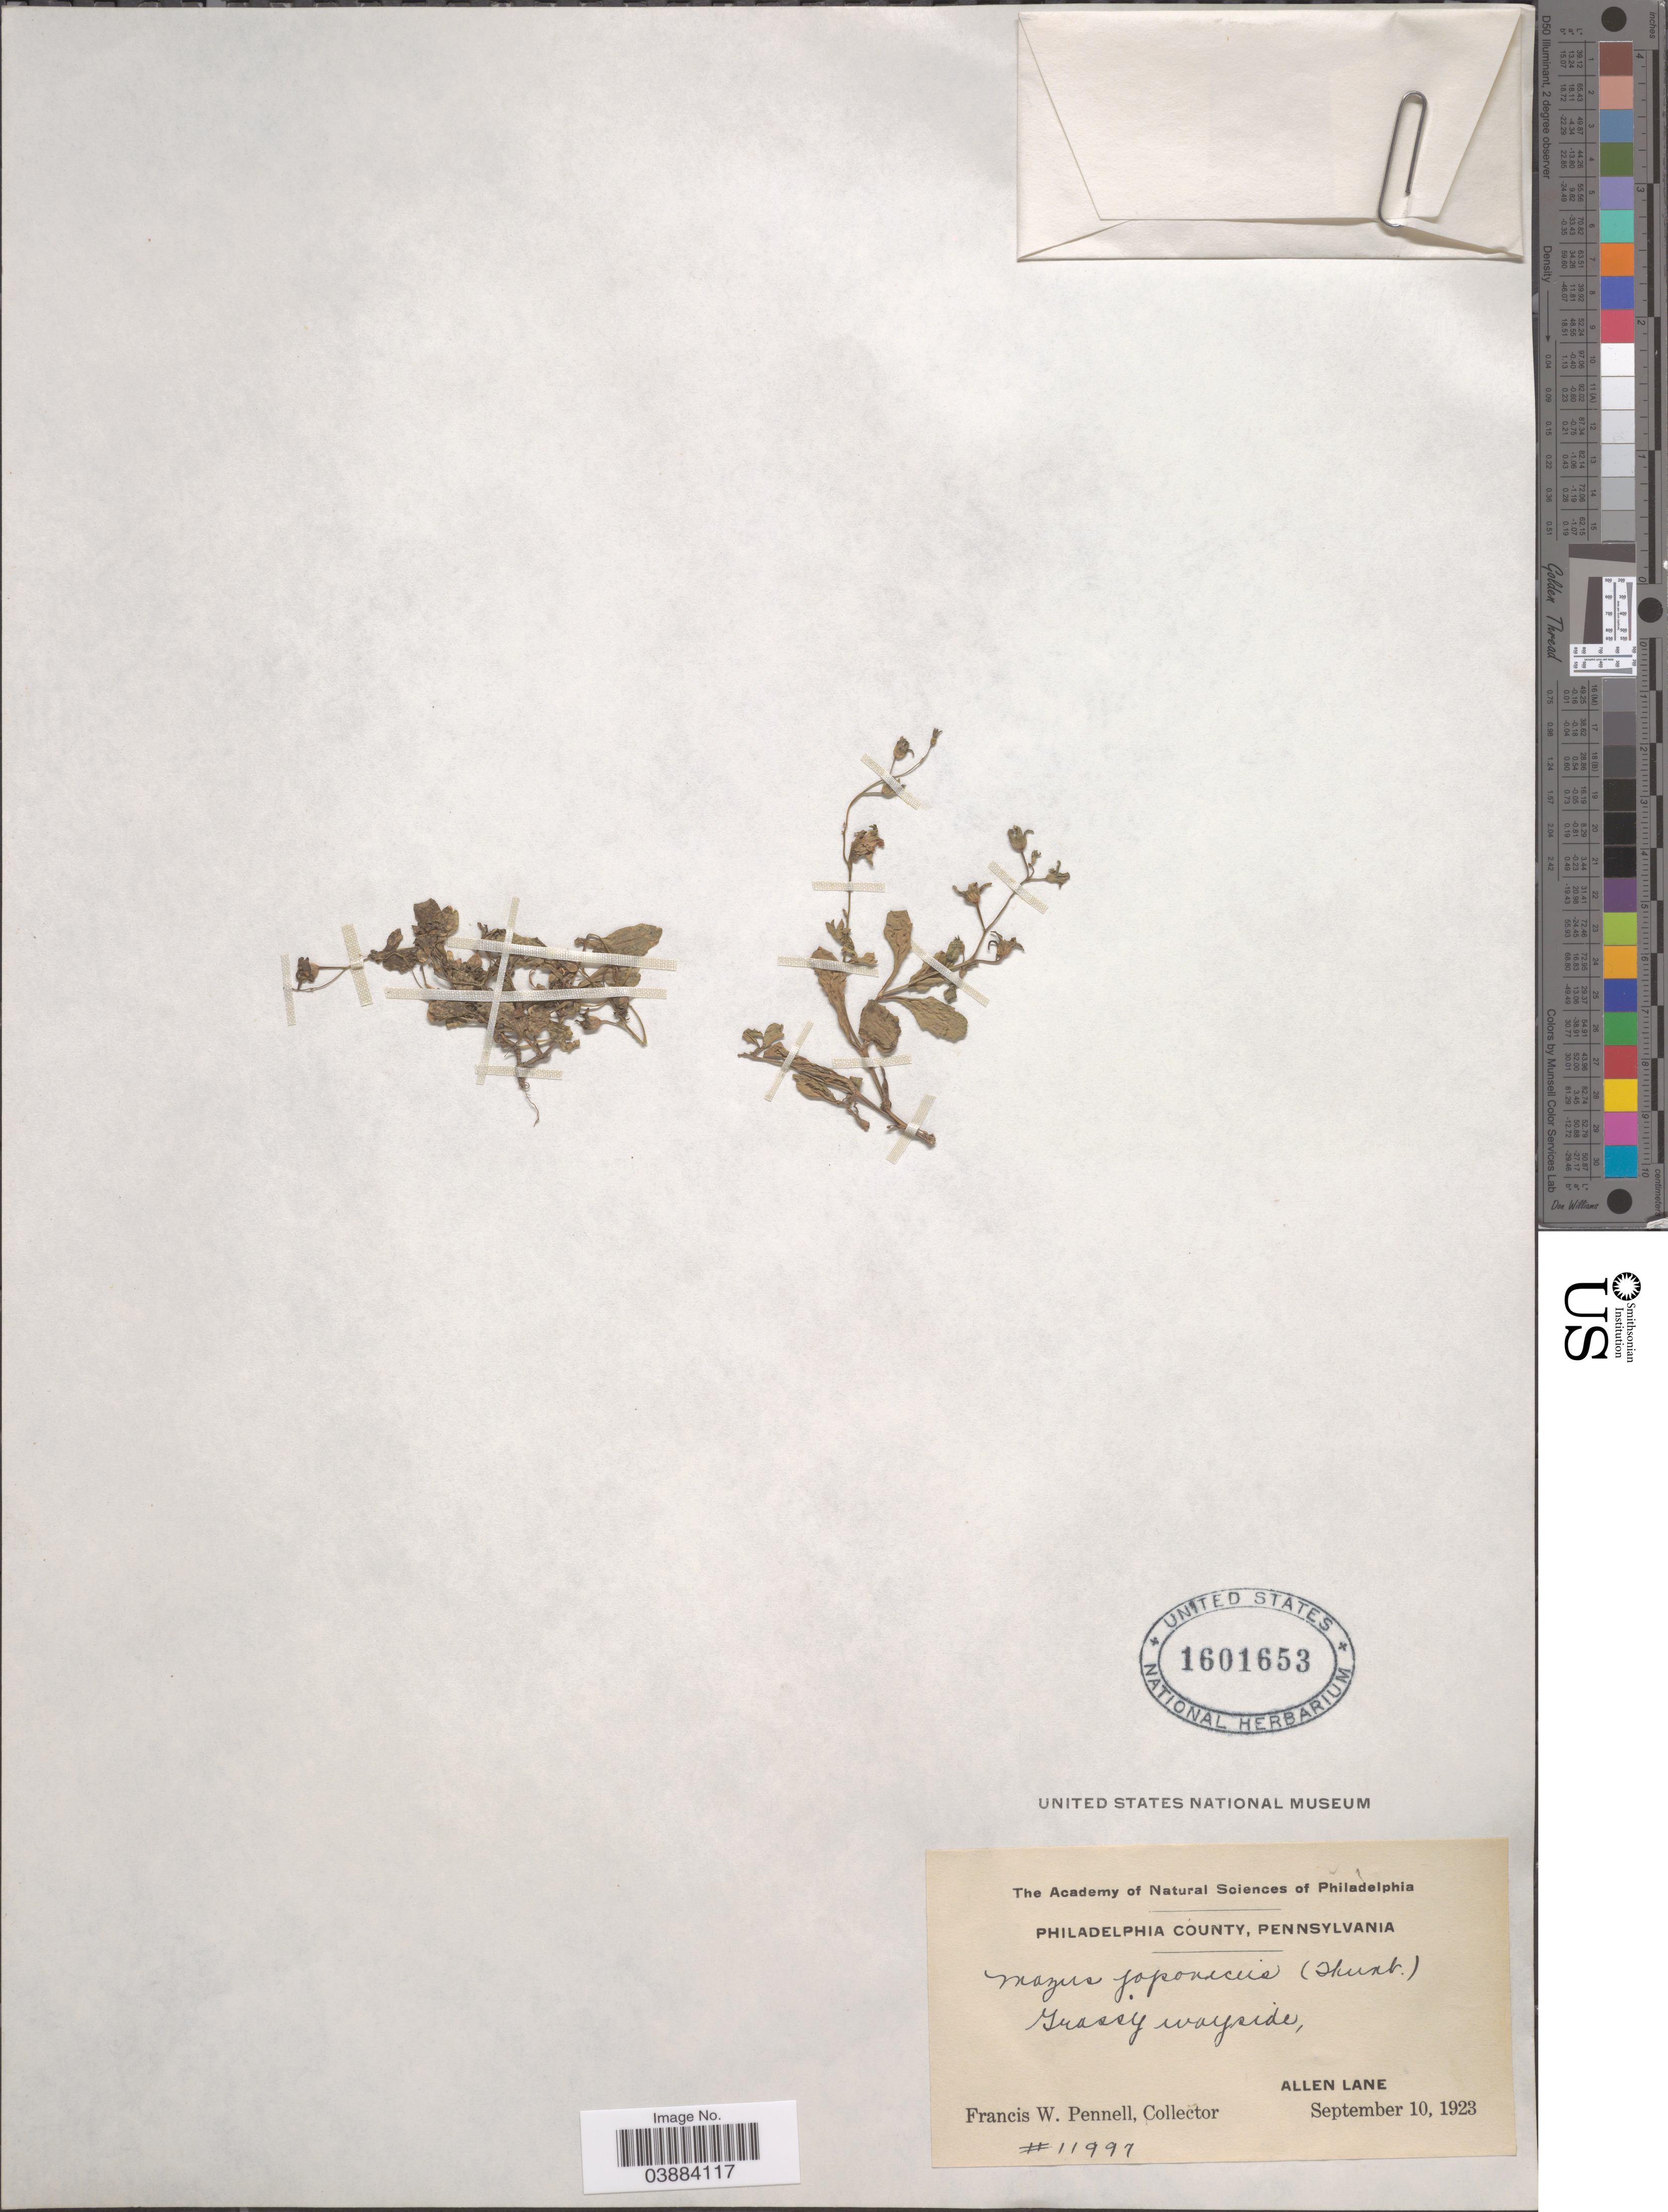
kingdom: Plantae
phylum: Tracheophyta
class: Magnoliopsida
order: Lamiales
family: Mazaceae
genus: Mazus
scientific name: Mazus pumilus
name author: (Burm. f.) Steenis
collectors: F. W. Pennell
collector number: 11997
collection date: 1923-09-10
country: United States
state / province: Pennsylvania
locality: Philadelphia County. Allen Lane.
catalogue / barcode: US 1601653